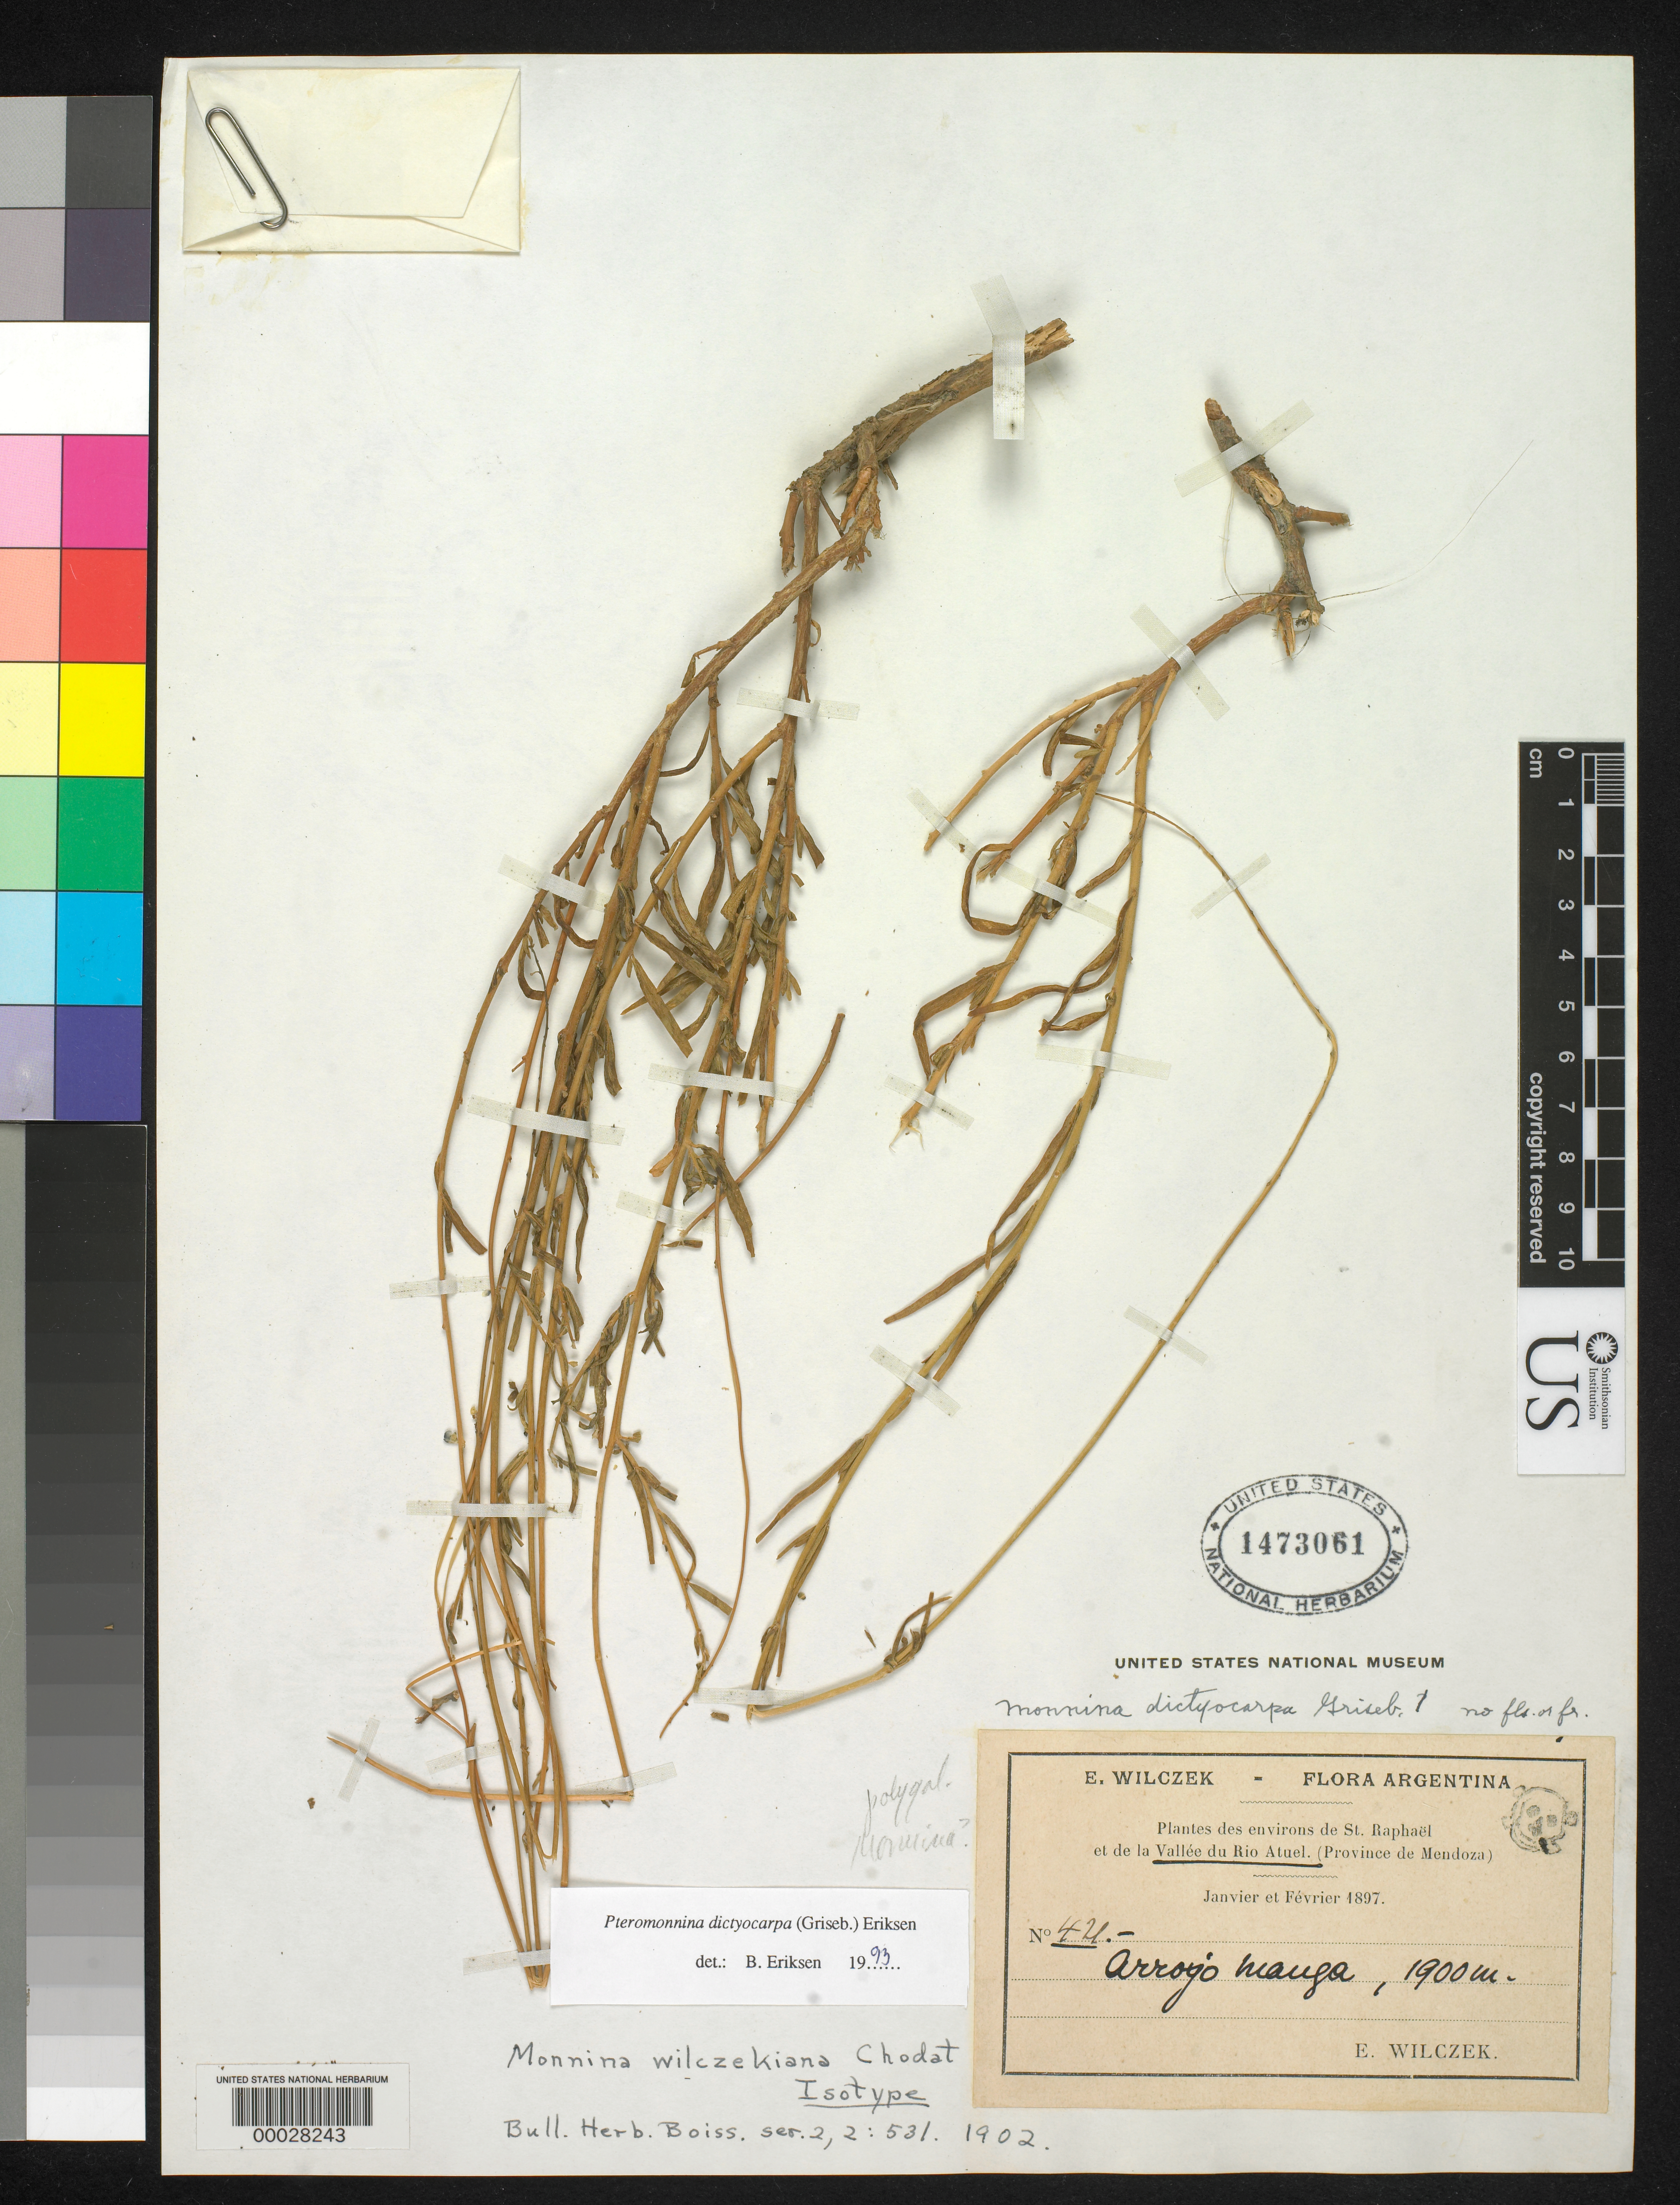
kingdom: Plantae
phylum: Tracheophyta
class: Magnoliopsida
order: Fabales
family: Polygalaceae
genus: Monnina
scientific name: Monnina wilczekiana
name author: Chodat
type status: Isotype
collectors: E. Wilczek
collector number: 421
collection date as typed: Jan 1897 to -- Feb 1897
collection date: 1897-01/1897-02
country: Argentina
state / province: Mendoza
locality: Rio Atuel Valley.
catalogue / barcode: US 1473061